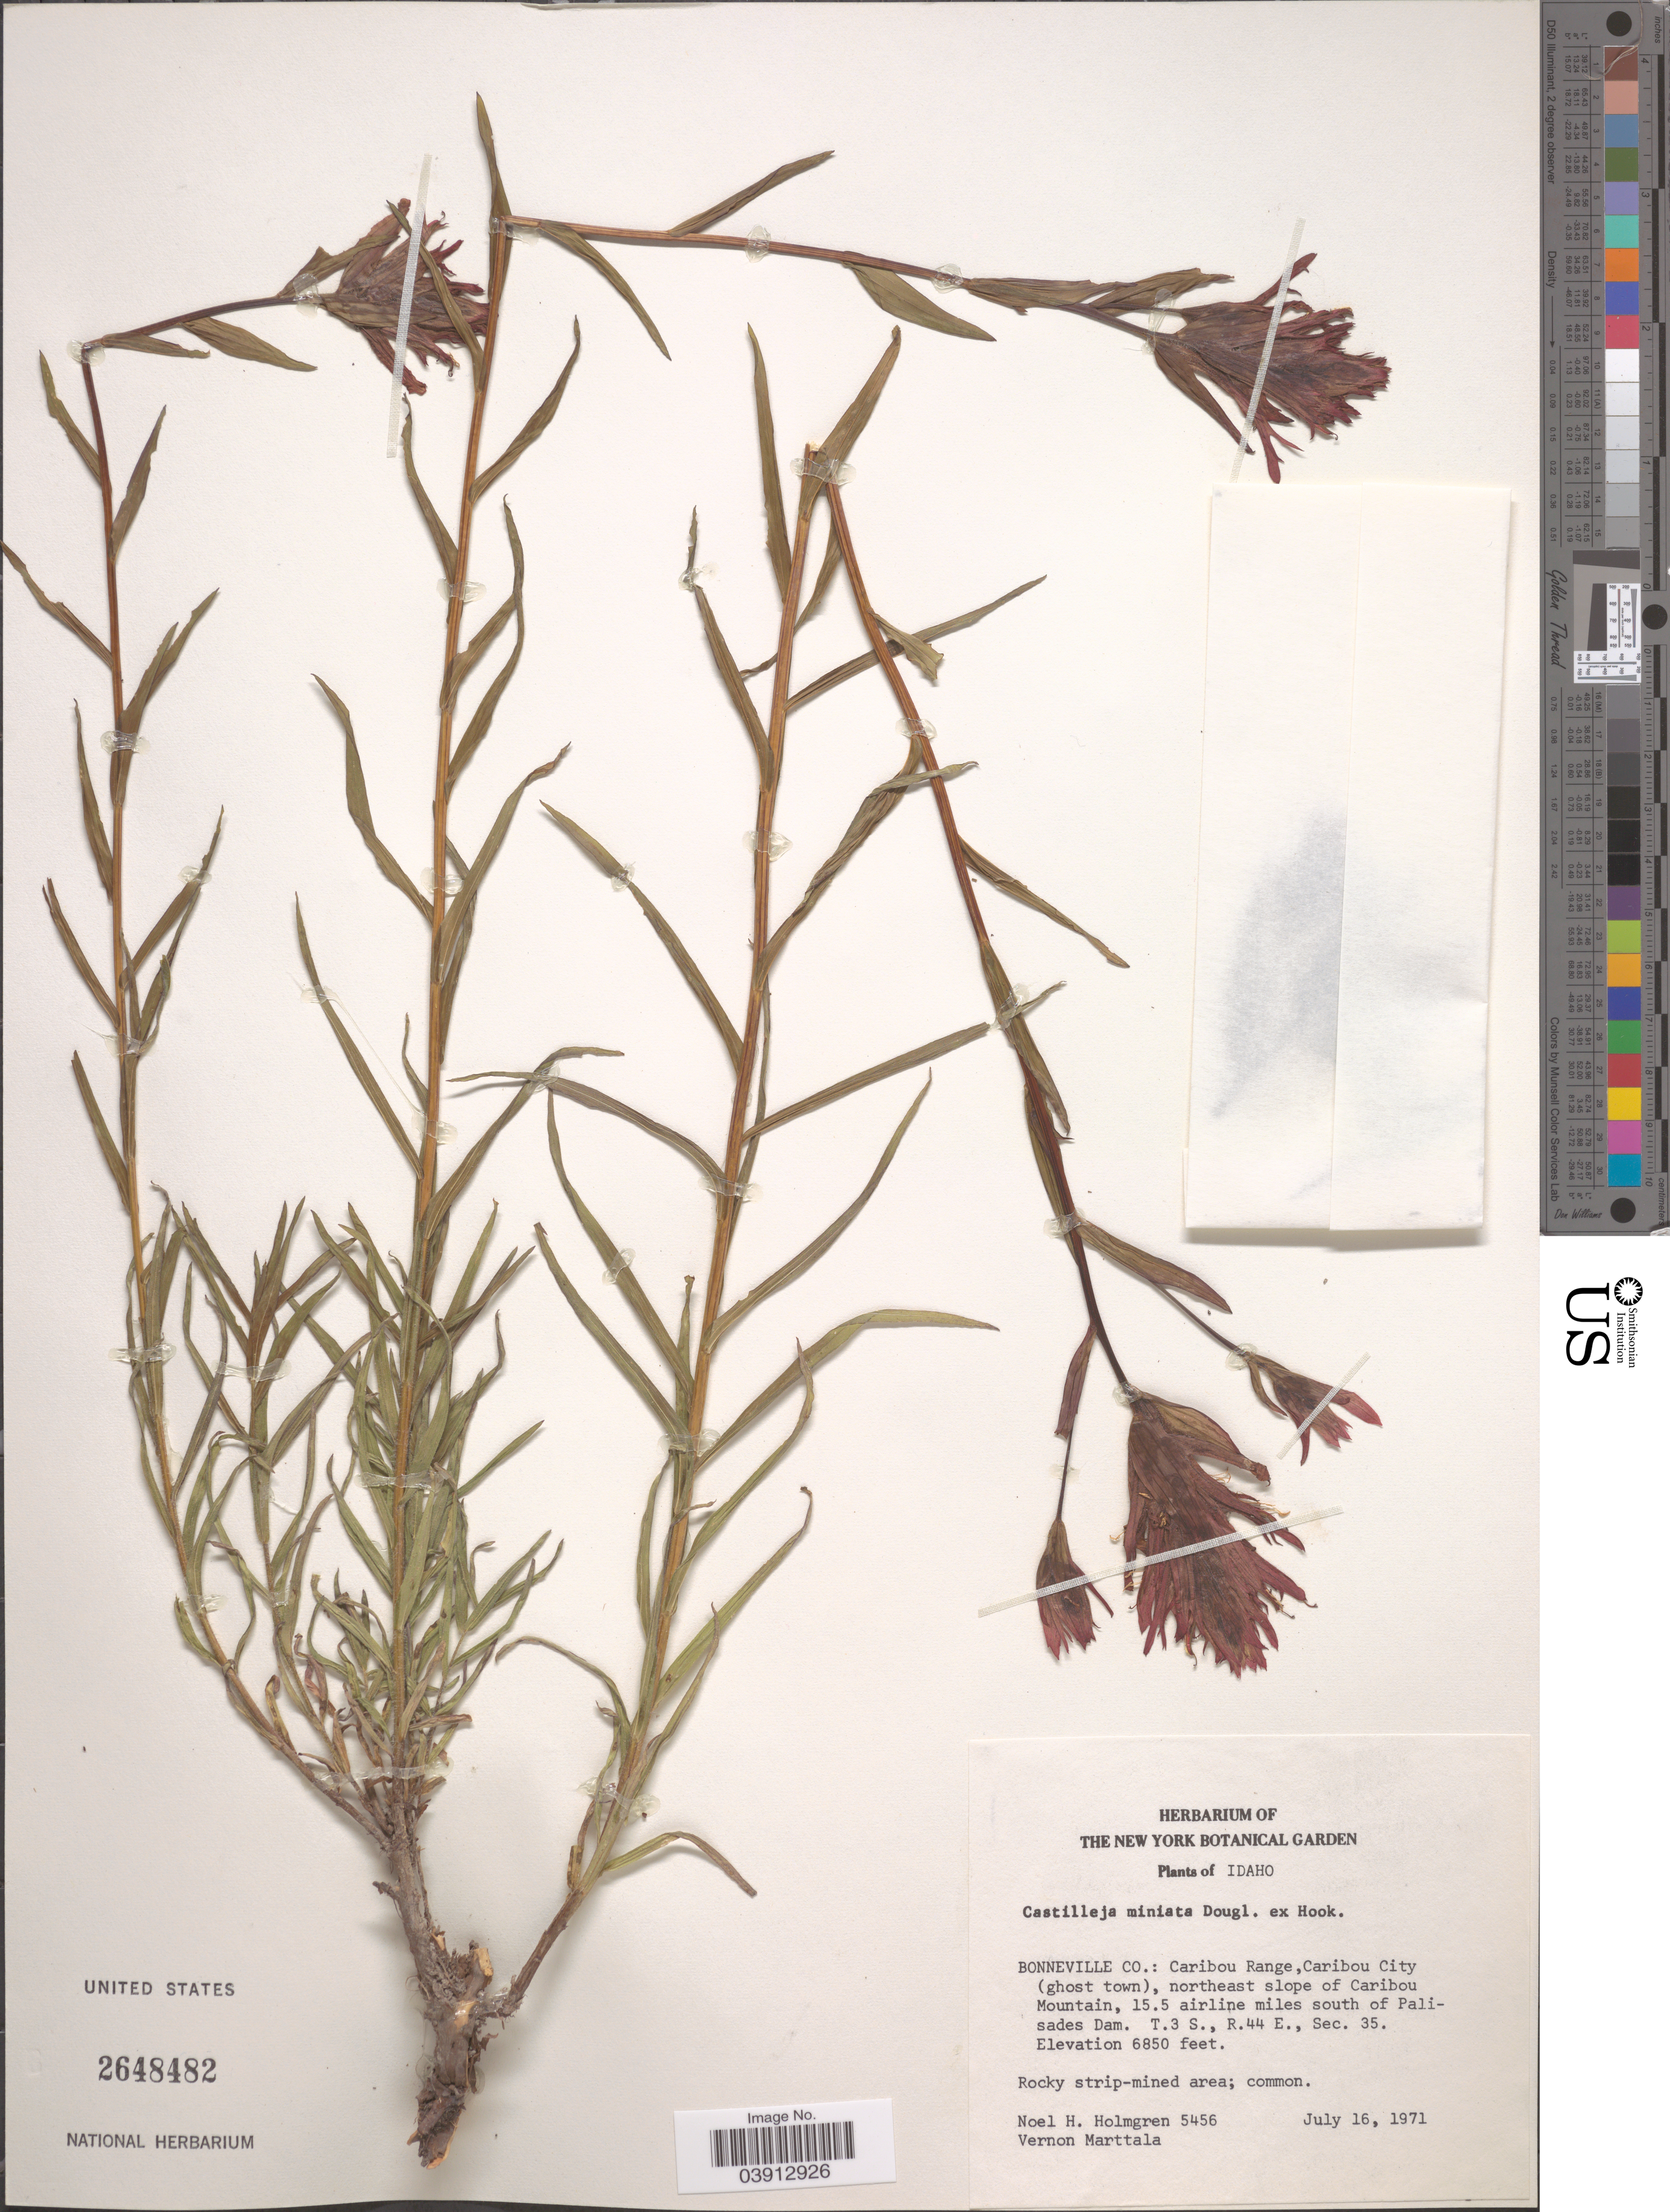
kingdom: Plantae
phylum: Tracheophyta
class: Magnoliopsida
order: Lamiales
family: Orobanchaceae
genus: Castilleja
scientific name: Castilleja miniata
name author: Douglas ex Hook.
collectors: N. H. Holmgren & V. Marttala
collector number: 5456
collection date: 1971-07-16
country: United States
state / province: Idaho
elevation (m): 2088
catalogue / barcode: US 2648482